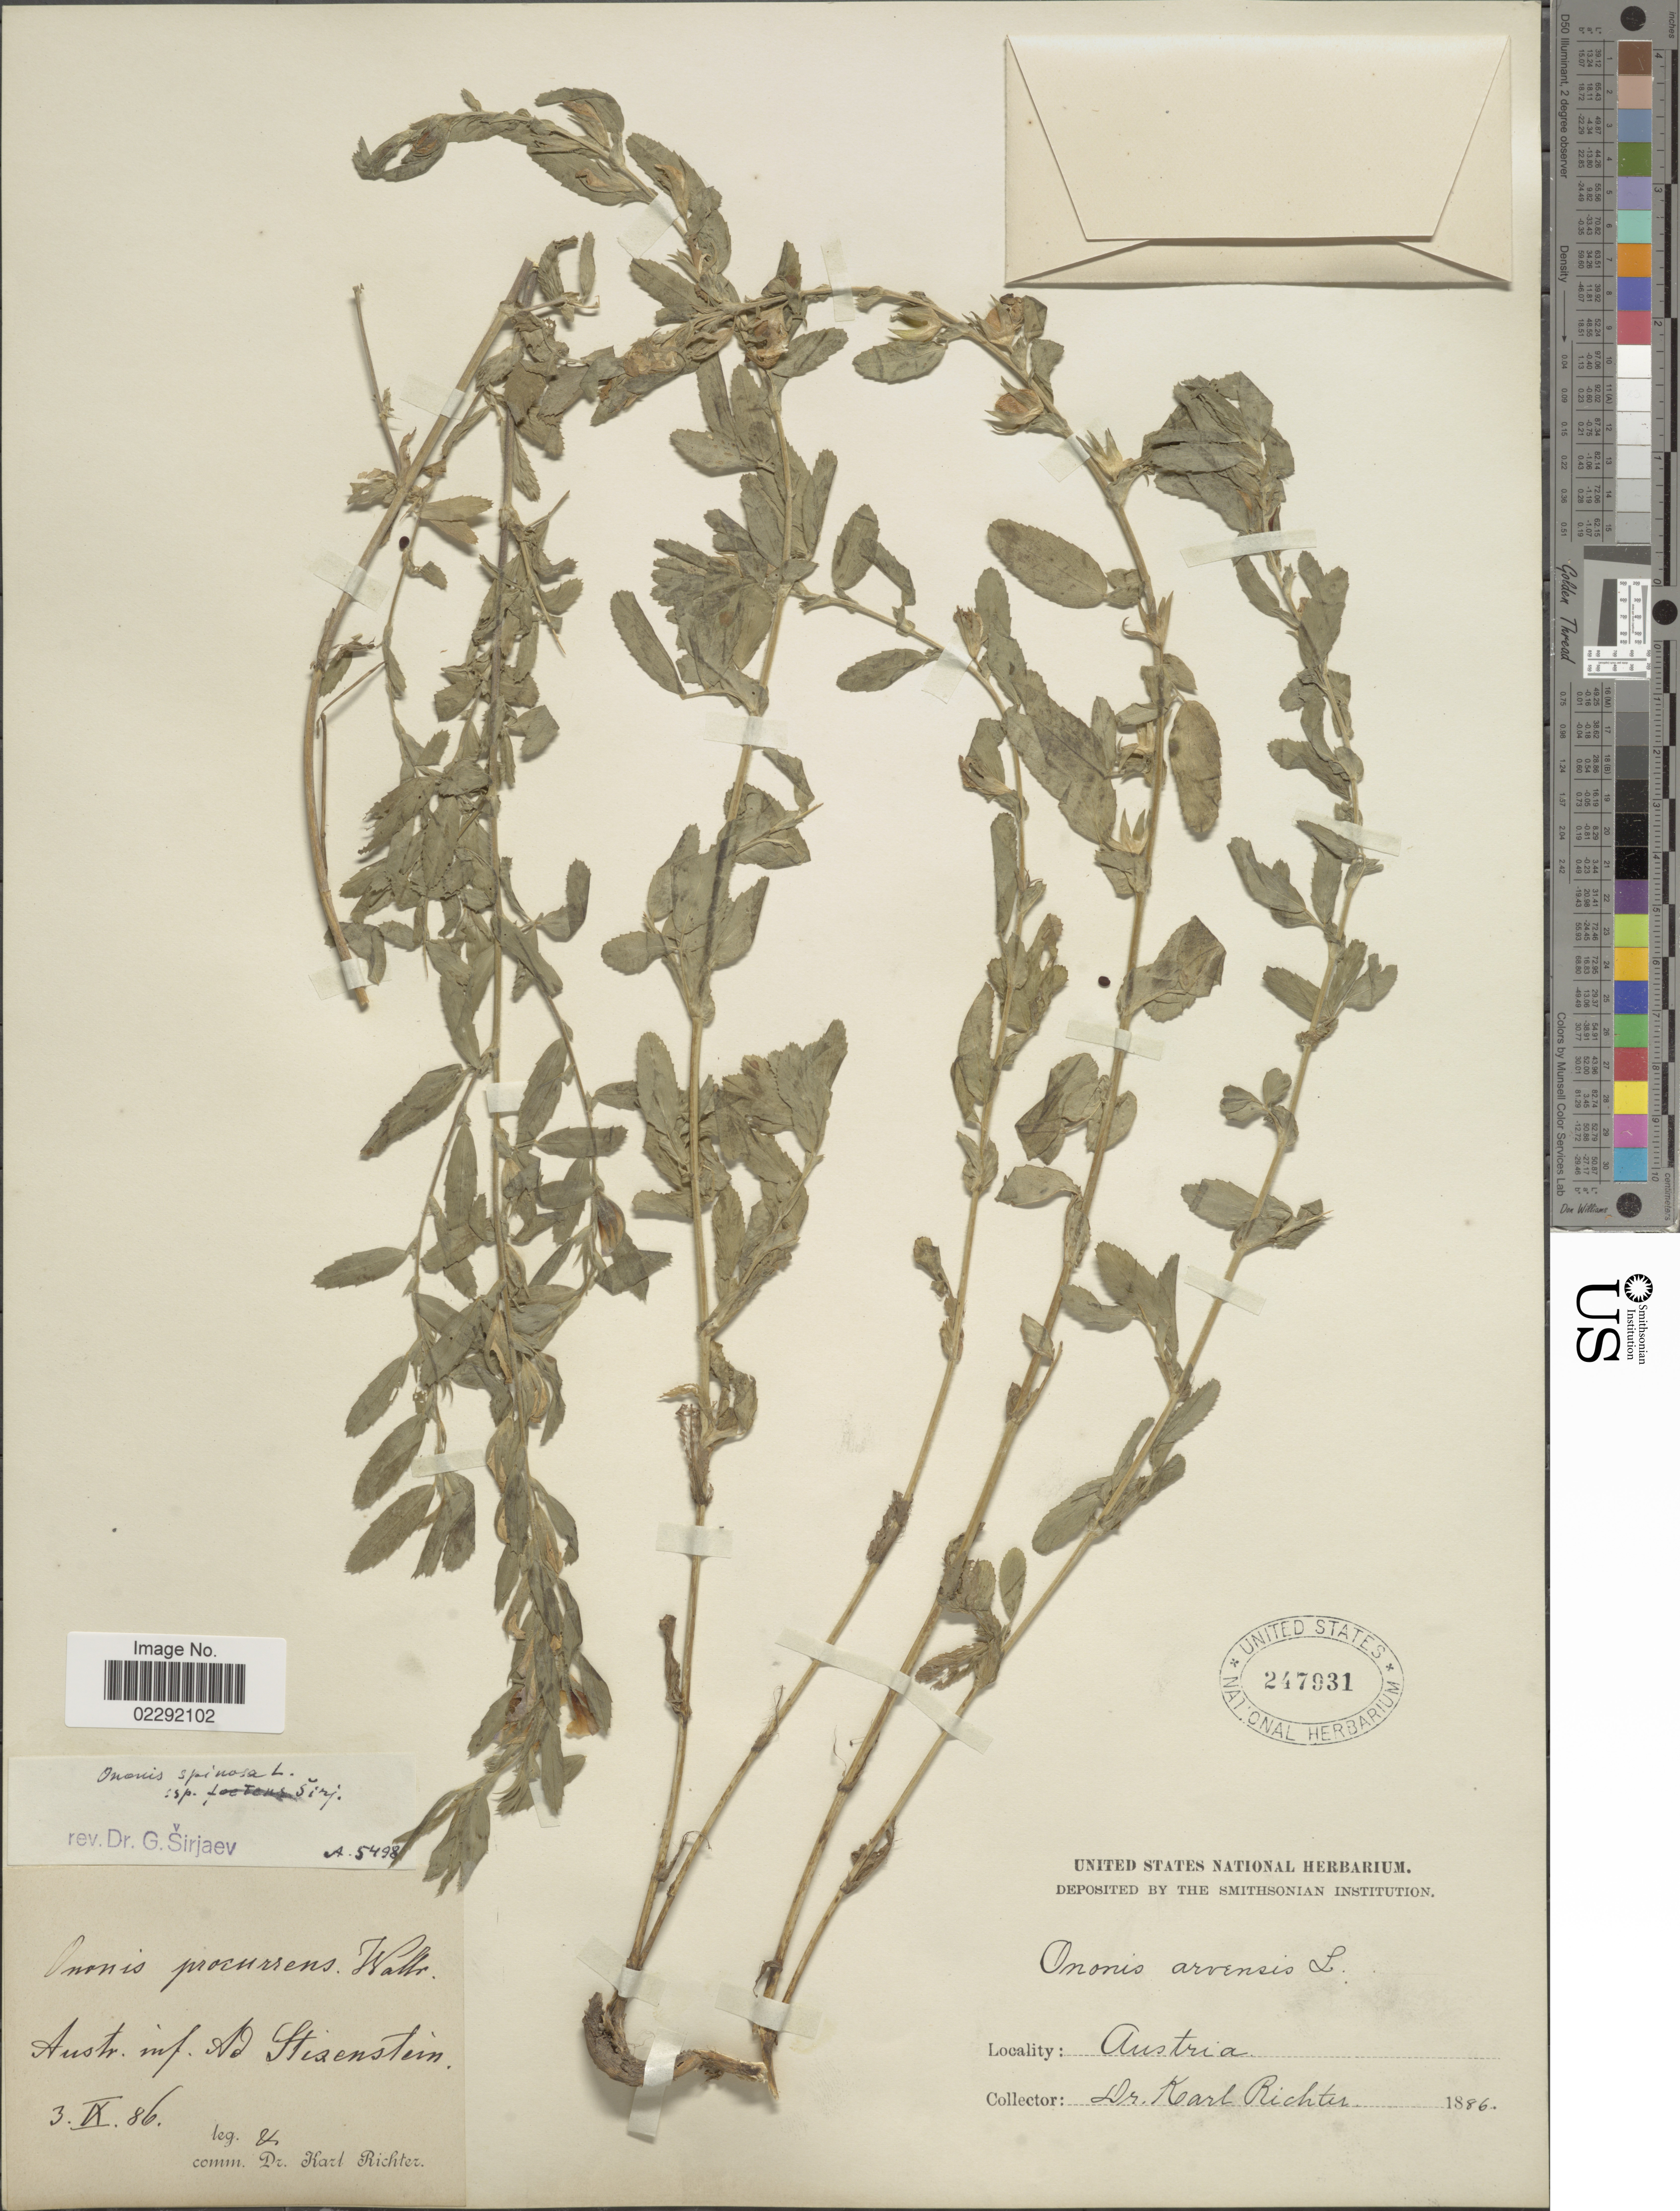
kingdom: Plantae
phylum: Tracheophyta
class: Magnoliopsida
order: Fabales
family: Fabaceae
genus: Ononis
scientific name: Ononis spinosa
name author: L.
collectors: K. Richter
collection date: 1886-09-03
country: Austria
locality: Austr. inf. Ad Hisenstein [interpreted].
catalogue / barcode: US 247931